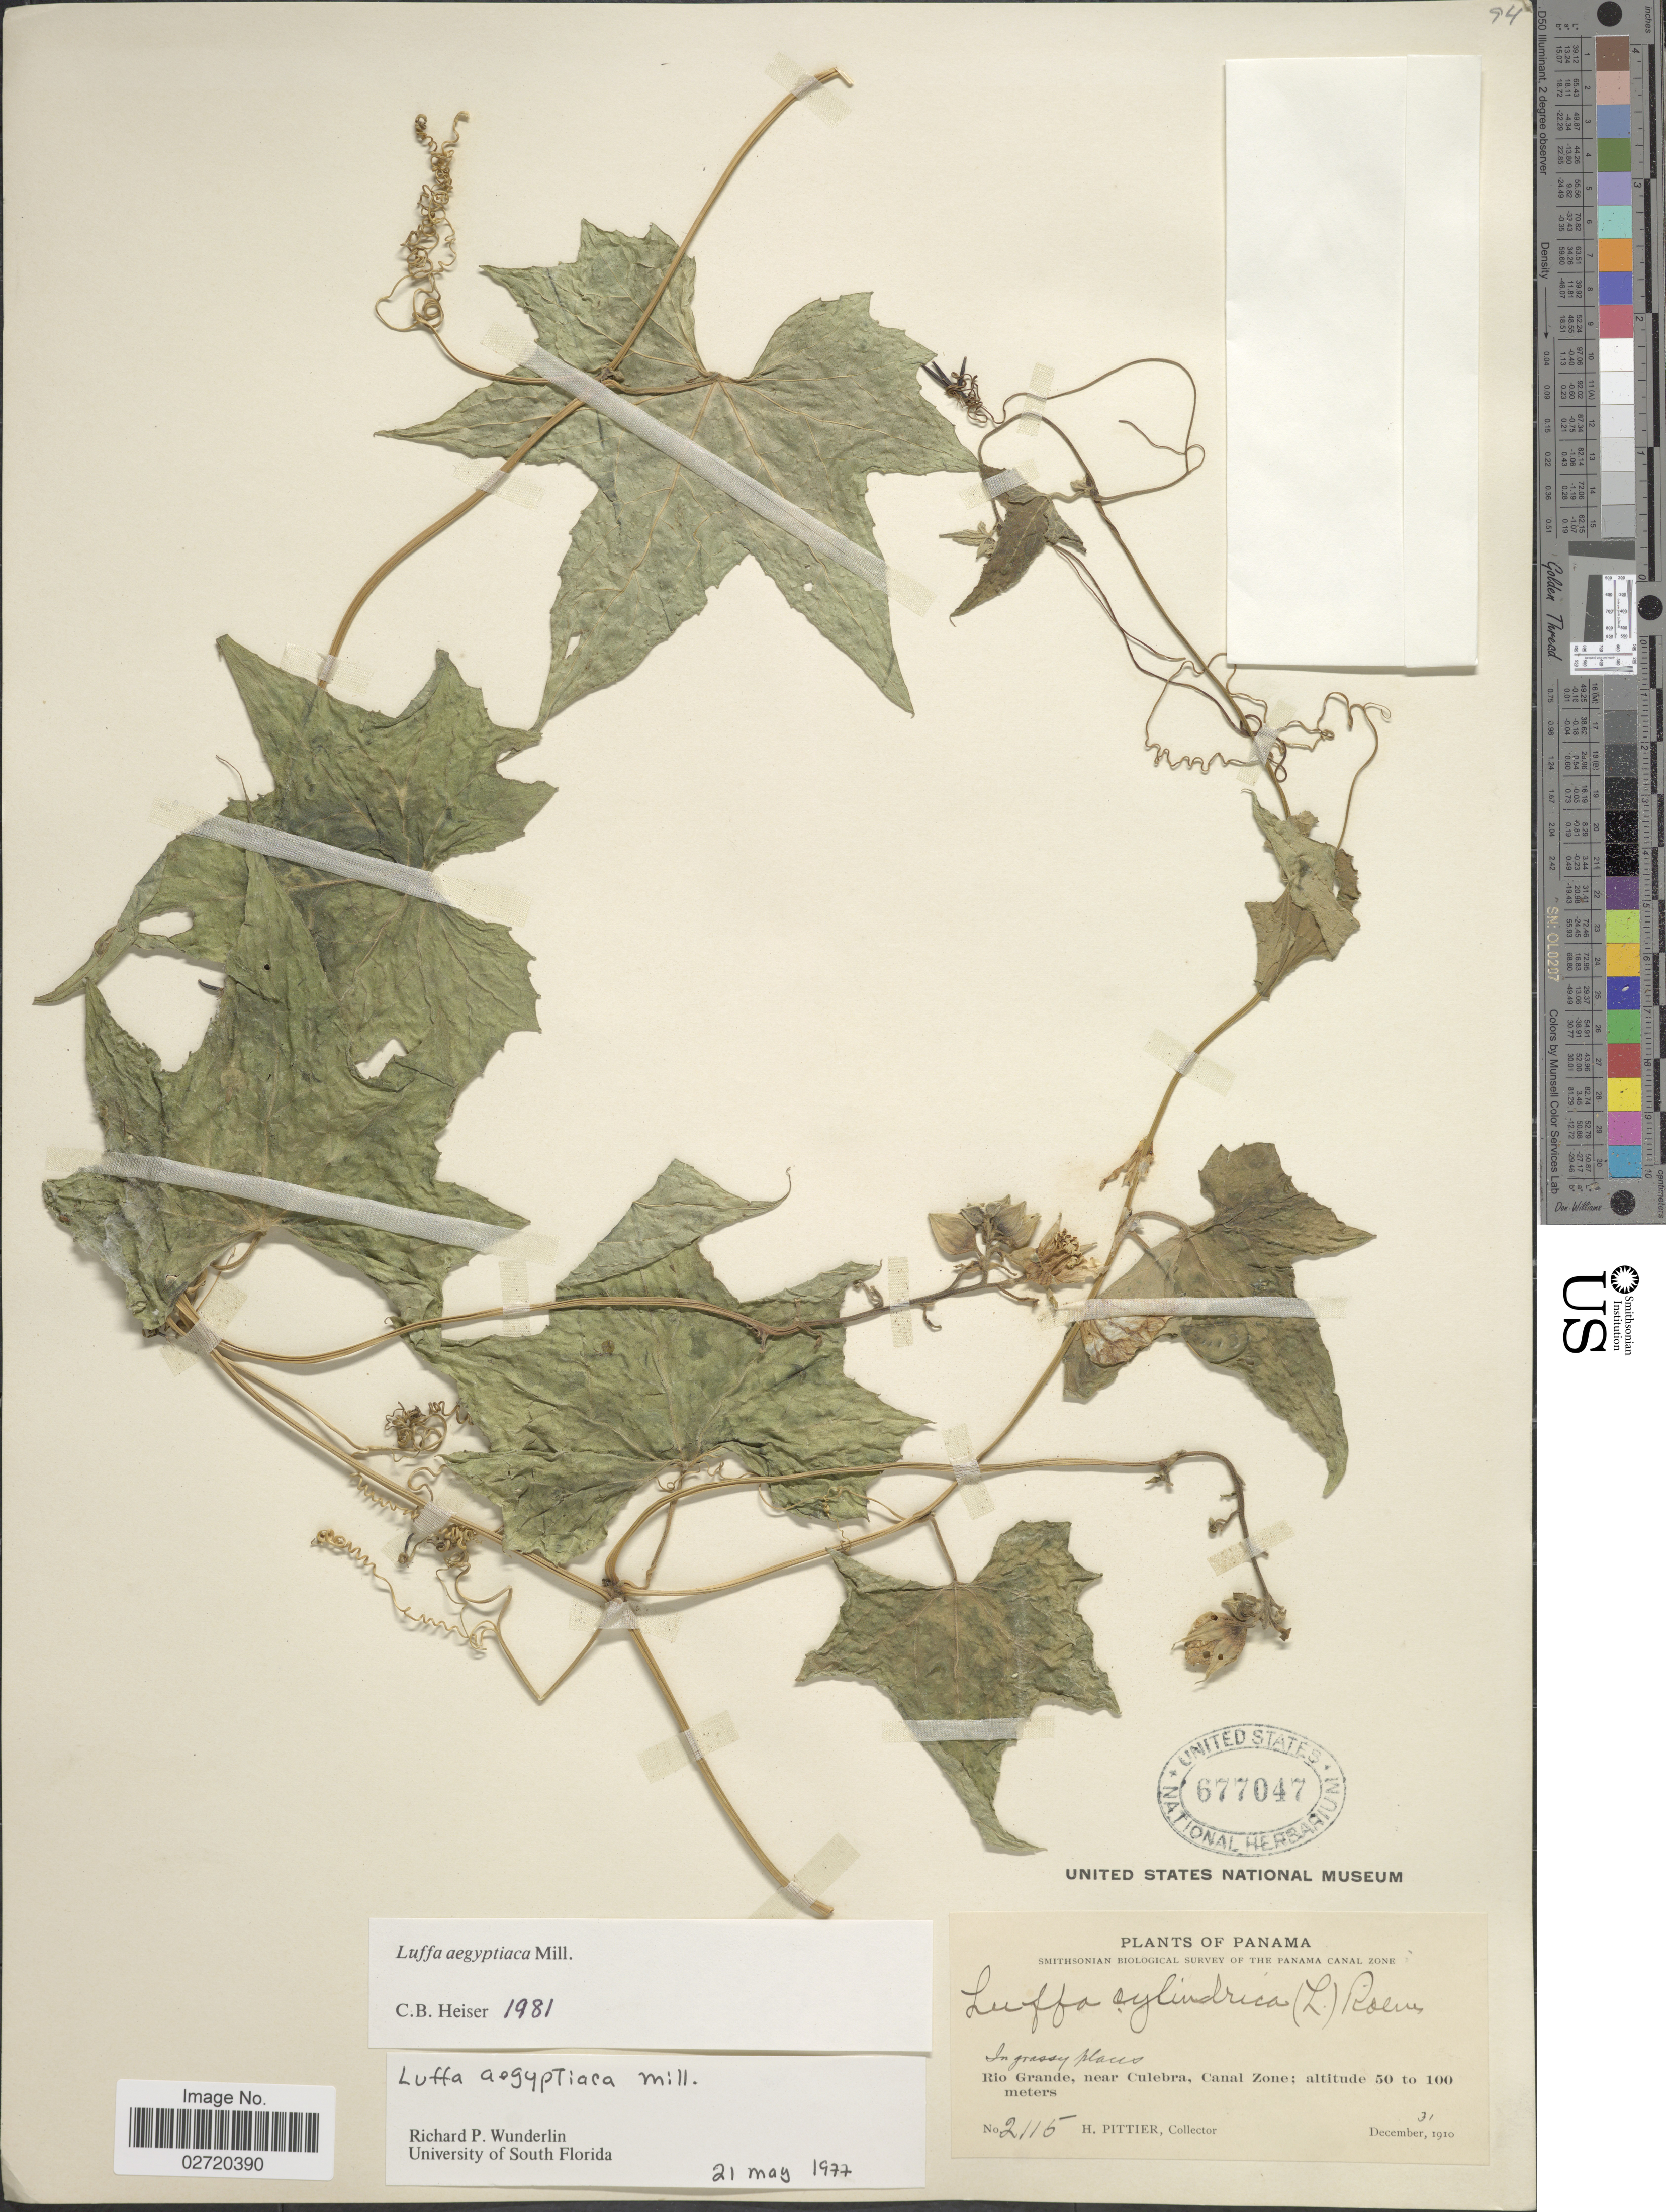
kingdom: Plantae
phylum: Tracheophyta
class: Magnoliopsida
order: Cucurbitales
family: Cucurbitaceae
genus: Luffa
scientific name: Luffa aegyptiaca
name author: Mill.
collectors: H. F. Pittier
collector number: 2115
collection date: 1910-12-03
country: Panama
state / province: Colón / Panamá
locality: Rio Grande, near Culebra, Canal Zone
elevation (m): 50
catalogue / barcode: US 677047